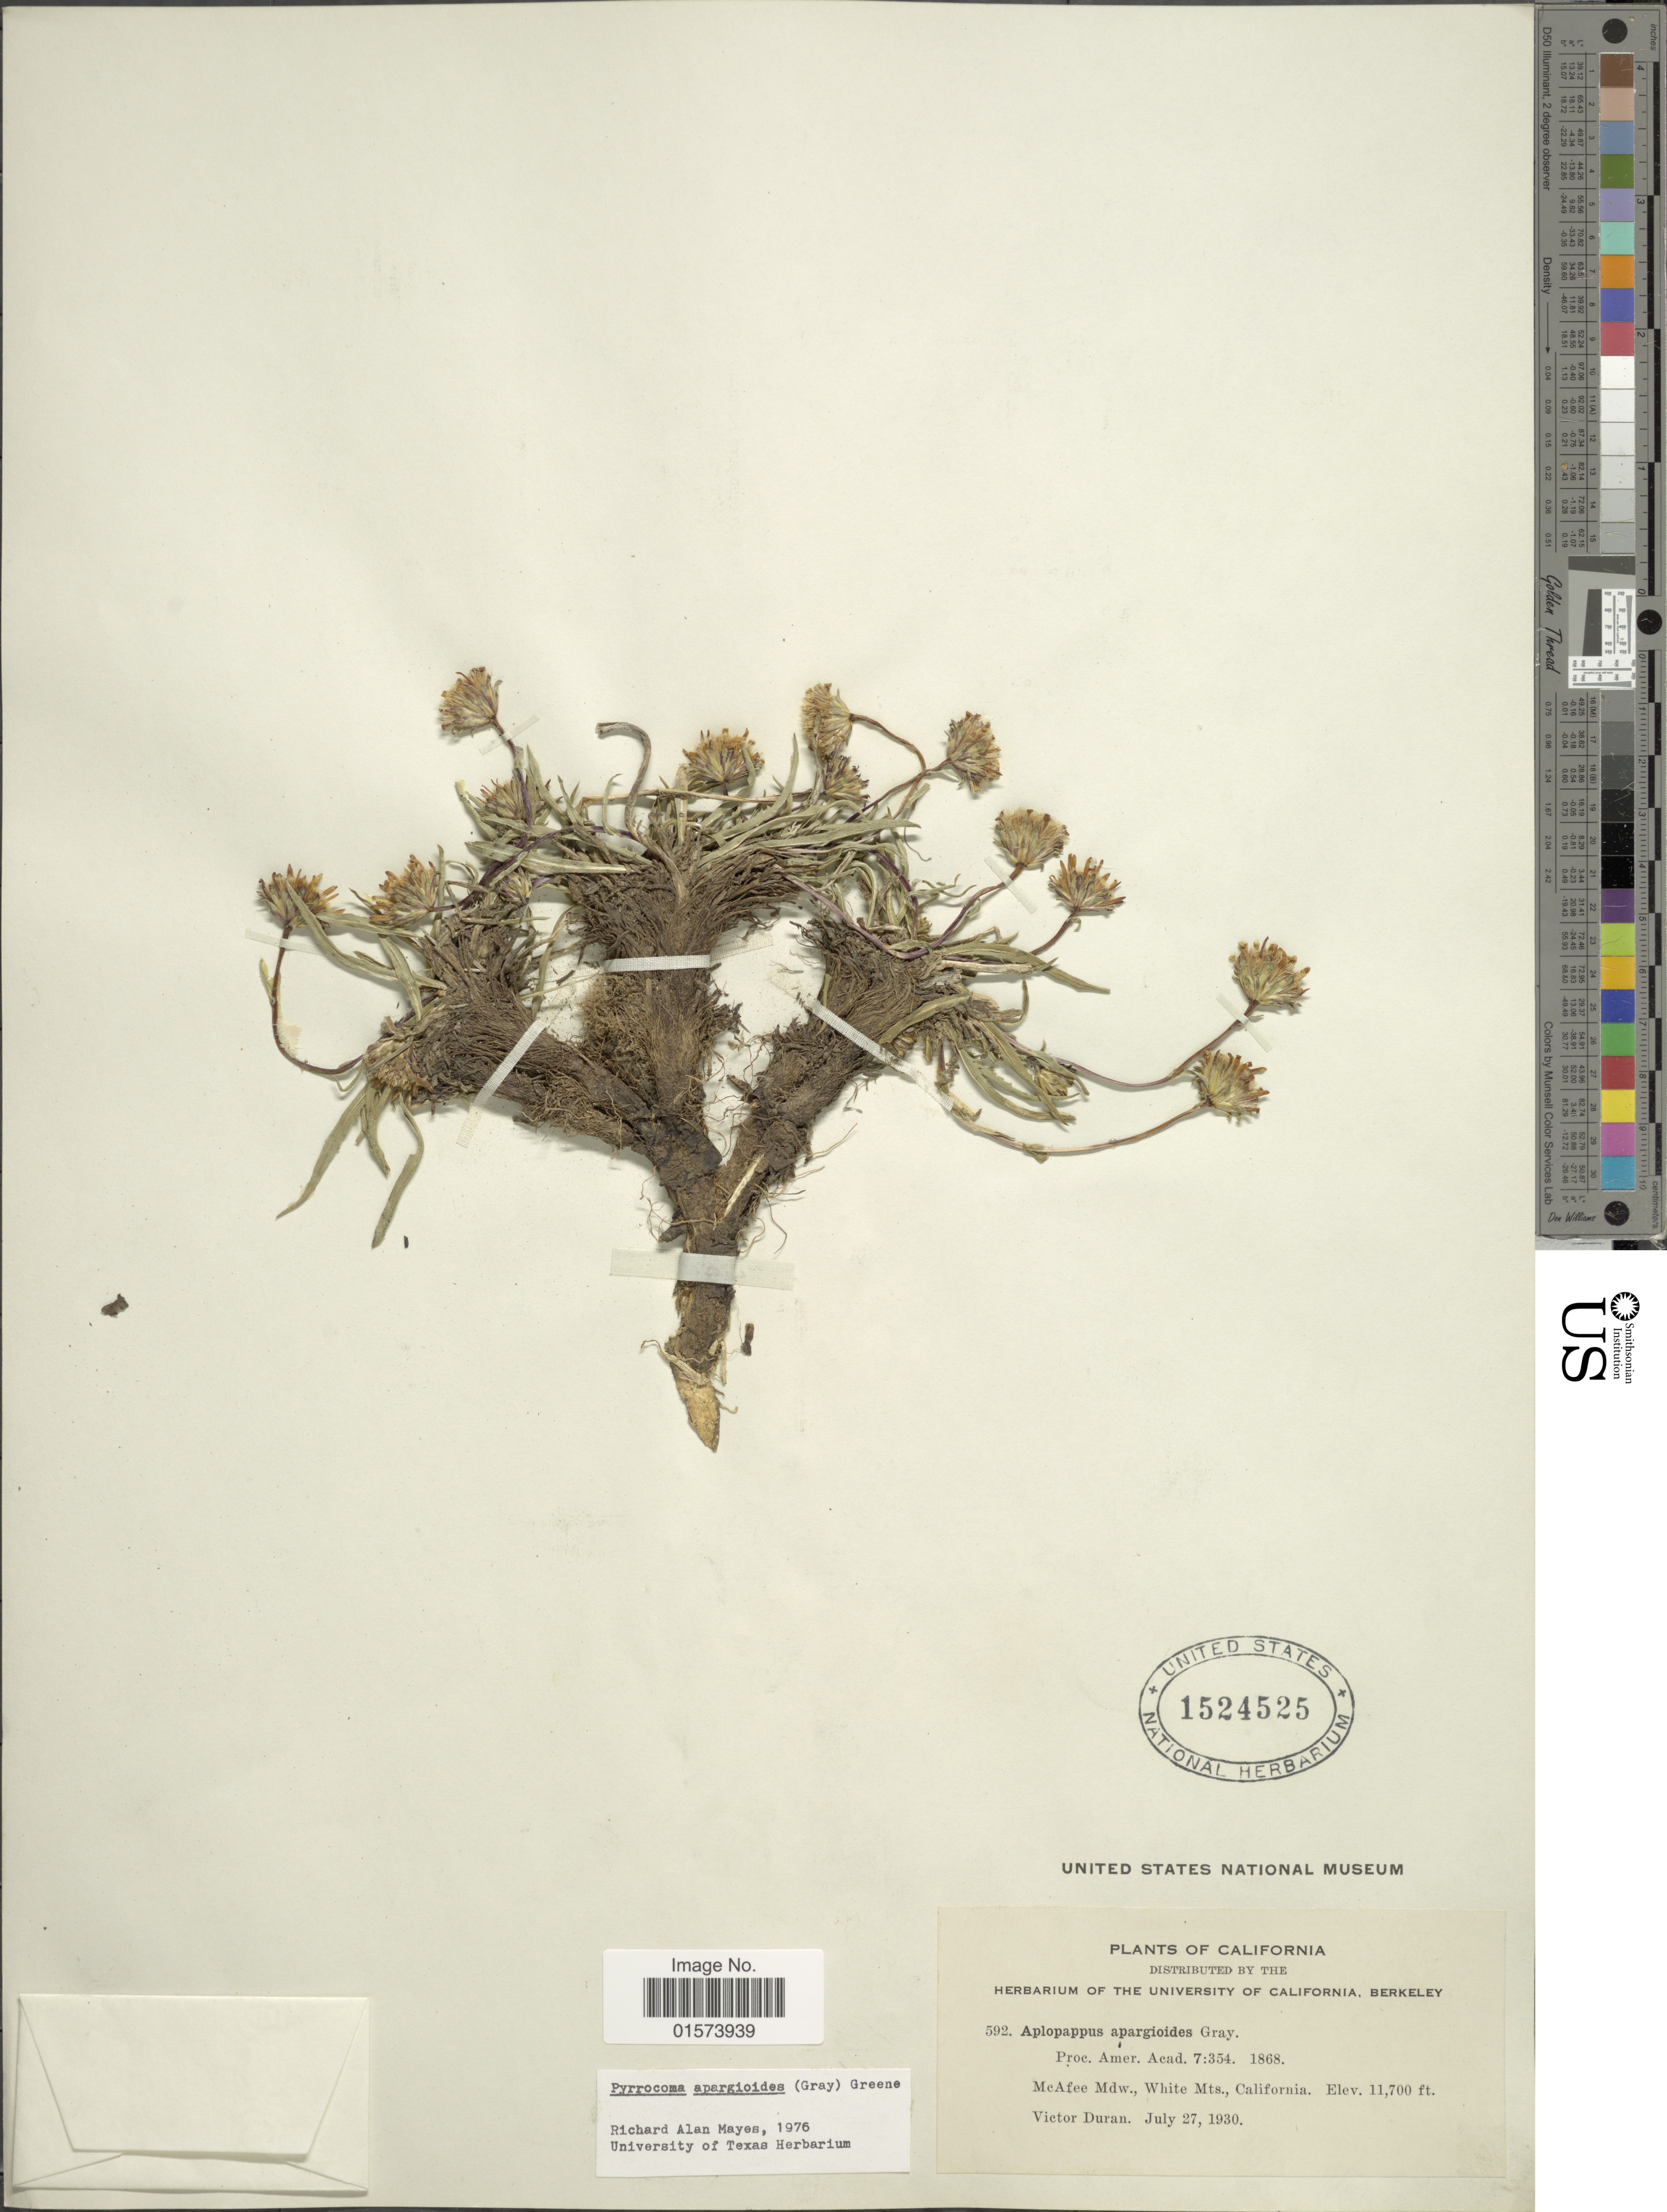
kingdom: Plantae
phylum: Tracheophyta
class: Magnoliopsida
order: Asterales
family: Asteraceae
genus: Pyrrocoma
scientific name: Pyrrocoma apargioides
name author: (A. Gray) Greene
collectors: V. Duran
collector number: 592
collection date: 1930-07-27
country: United States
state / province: California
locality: McAfee Mdw., White Mts.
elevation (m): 3566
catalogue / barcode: US 1524525